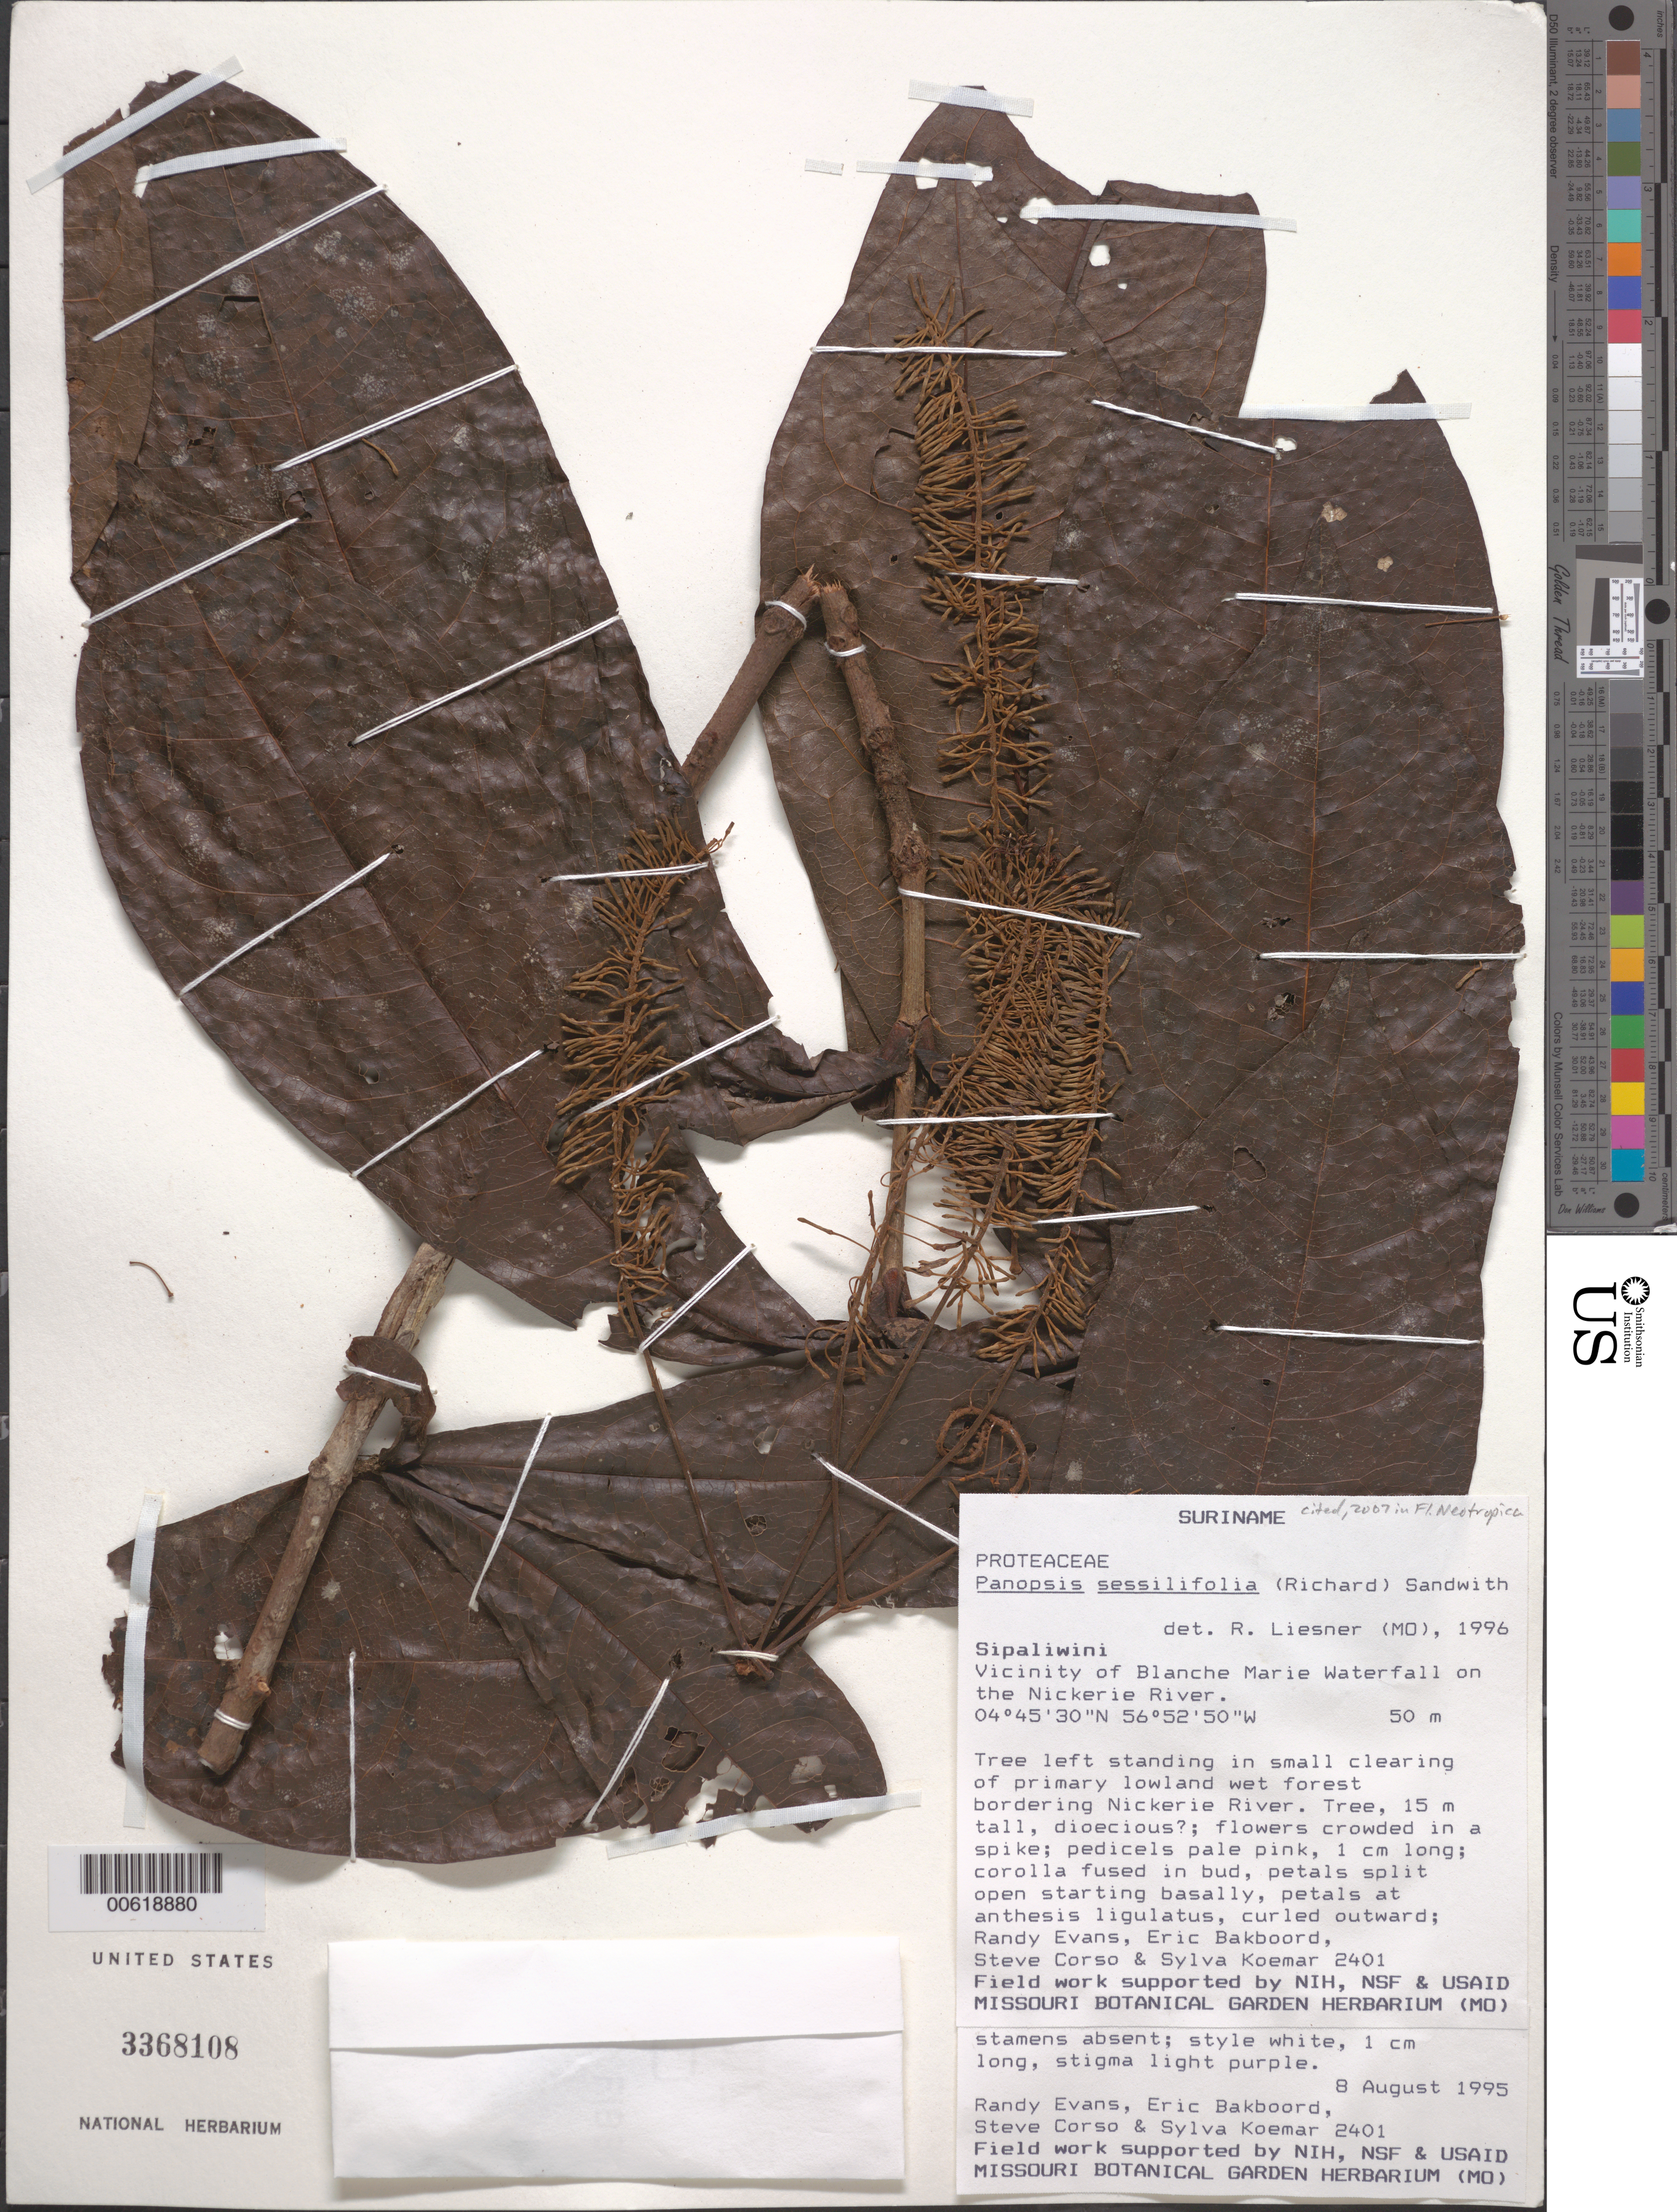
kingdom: Plantae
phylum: Tracheophyta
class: Magnoliopsida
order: Proteales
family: Proteaceae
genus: Panopsis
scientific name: Panopsis sessilifolia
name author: (Rich.) Sandwith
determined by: Liesner, R. L.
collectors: R. Evans, E. Bakboord, S. Corso & S. Koemar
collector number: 2401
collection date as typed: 8-Aug-95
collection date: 1995-08-08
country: Suriname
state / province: Sipaliwini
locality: Blanche Marie Waterfall, vic., on Nickerie R.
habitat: Left standing in small clearing of primary lowland wet forest bordering river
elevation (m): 50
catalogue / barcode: US 3368108